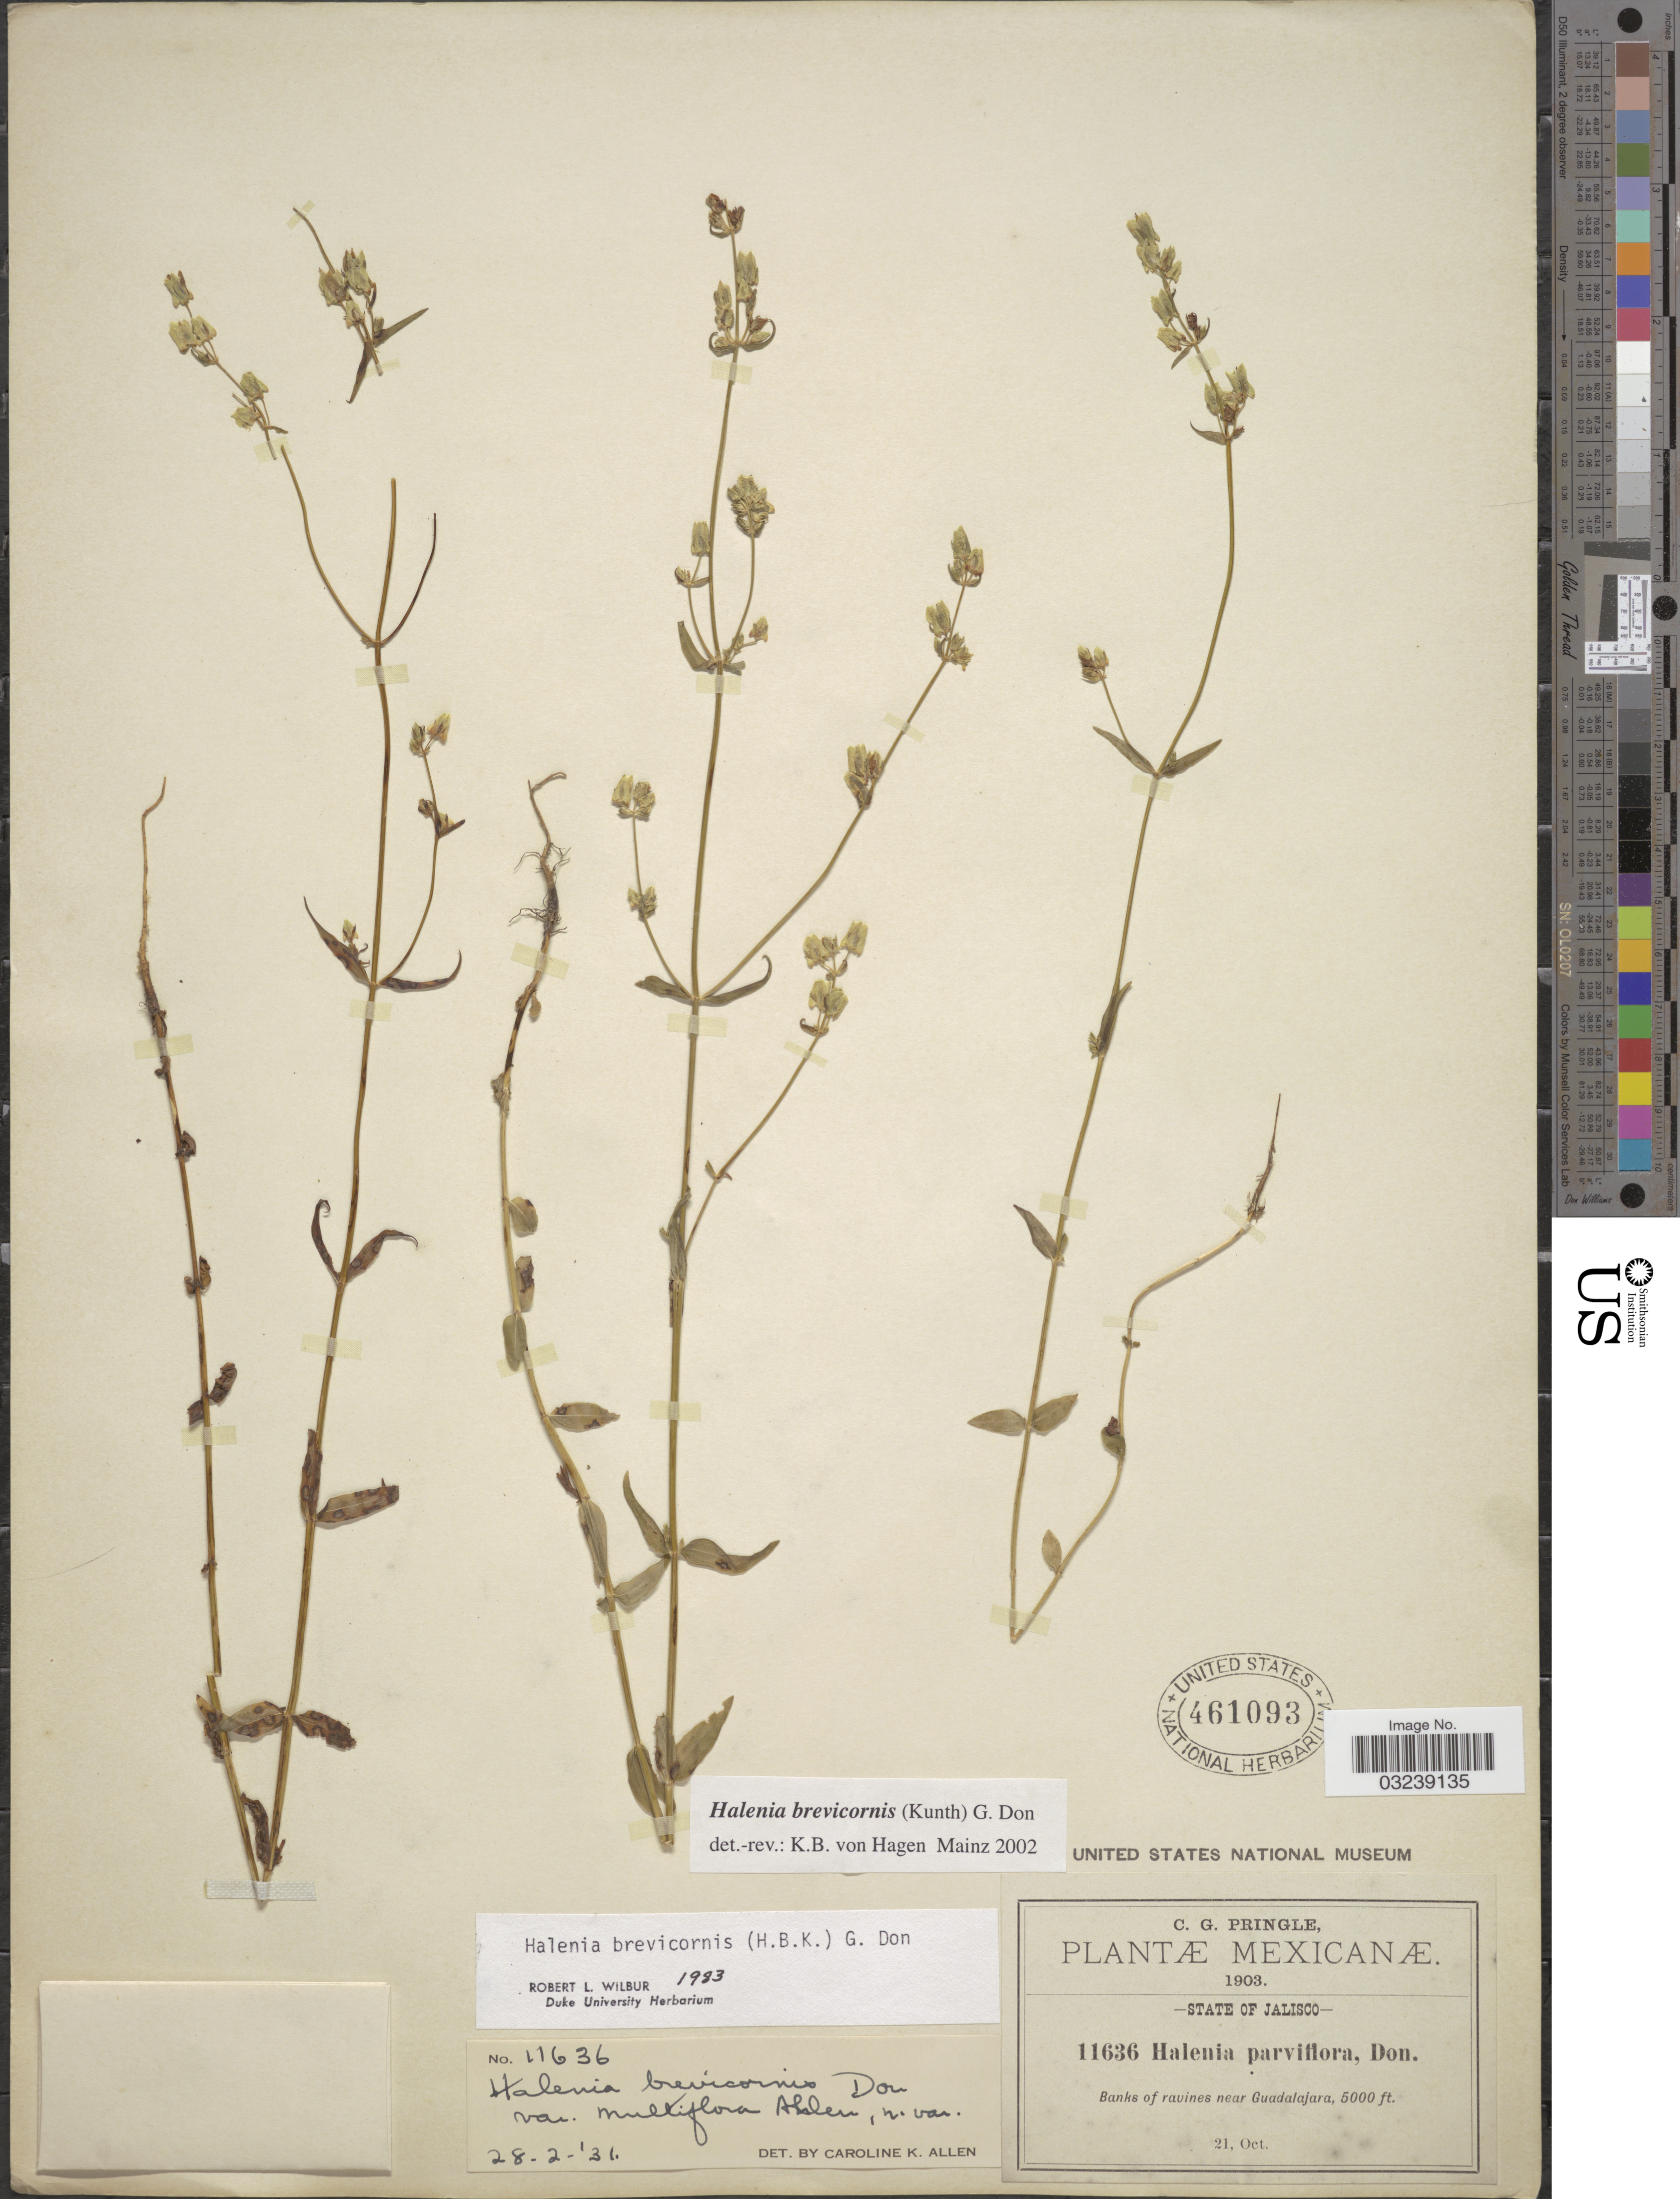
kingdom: Plantae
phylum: Tracheophyta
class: Magnoliopsida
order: Gentianales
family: Gentianaceae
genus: Halenia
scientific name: Halenia brevicornis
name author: (Kunth) G. Don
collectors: C. G. Pringle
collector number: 11636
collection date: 1903-10-21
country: Mexico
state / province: Jalisco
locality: Banks of ravined near Guadalajara.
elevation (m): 1524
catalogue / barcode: US 461093